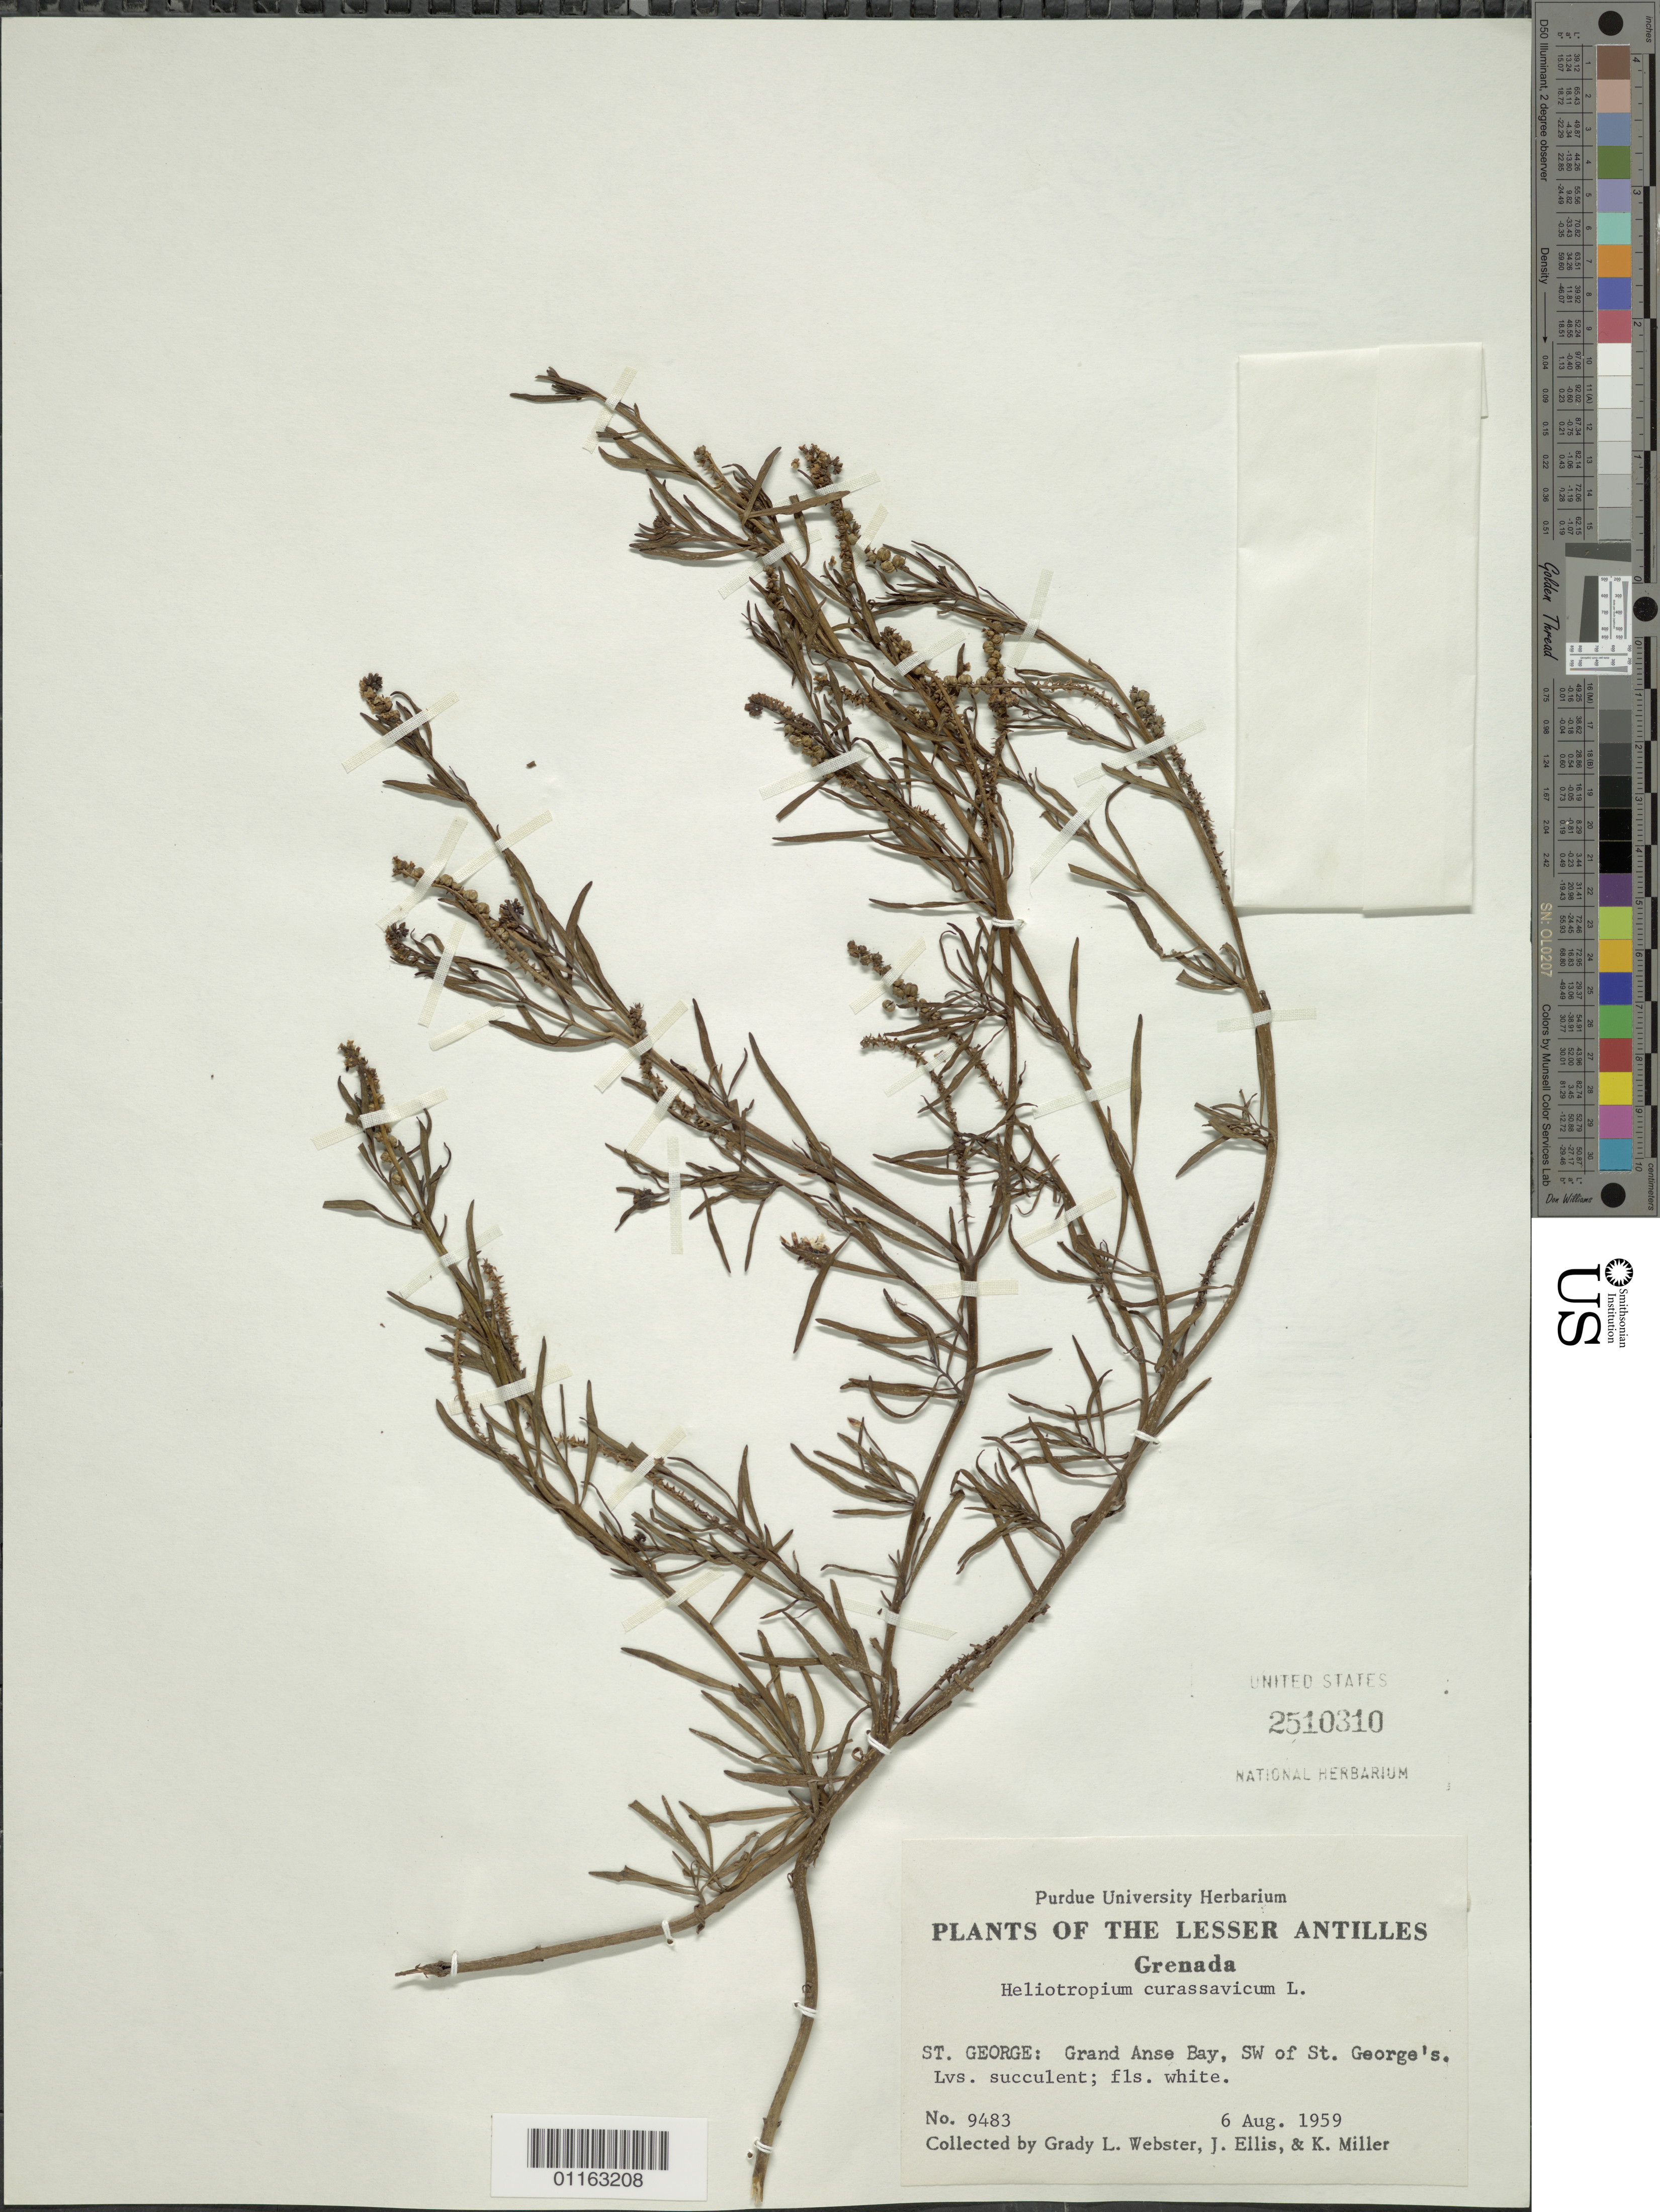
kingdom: Plantae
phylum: Tracheophyta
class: Magnoliopsida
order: Boraginales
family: Heliotropiaceae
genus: Heliotropium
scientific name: Heliotropium curassavicum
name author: L.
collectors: G. L. Webster, J. Ellis & K. Miller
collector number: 9483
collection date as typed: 06 Aug 1959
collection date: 1959-08-06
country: Grenada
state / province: Saint George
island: Grenada I.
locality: Gande Anse Bay, SW of St. George's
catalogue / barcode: US 2510310